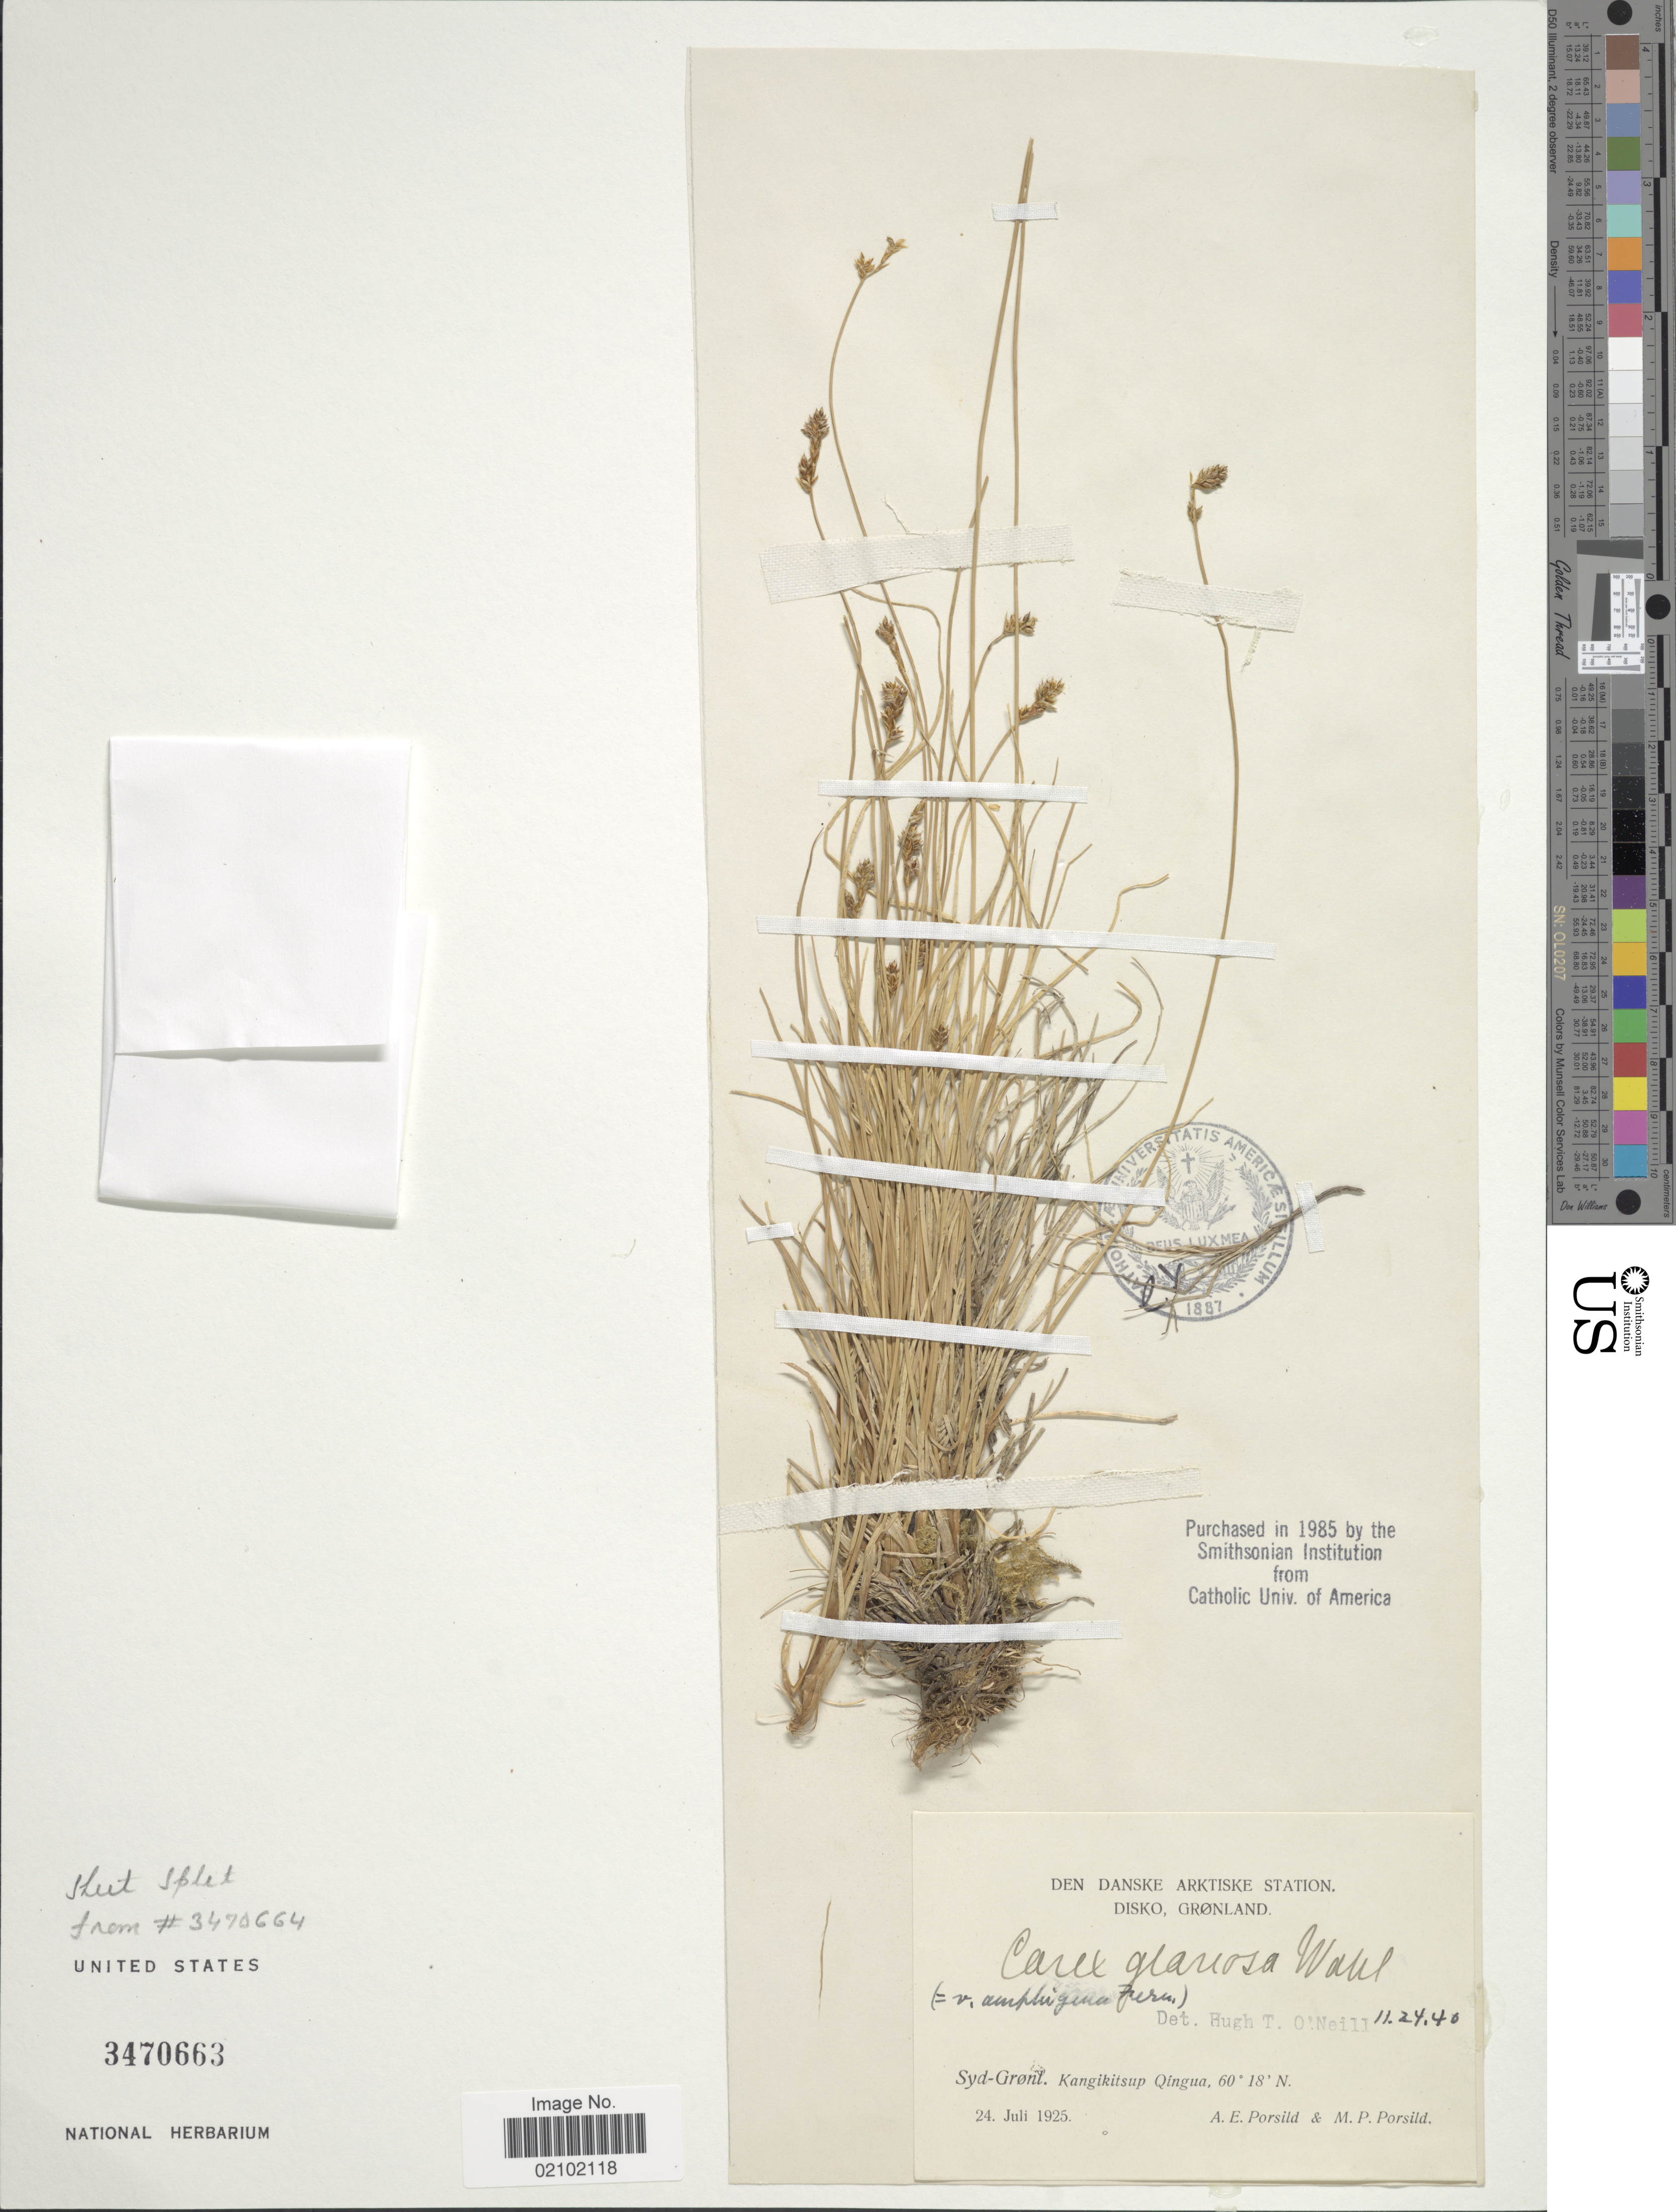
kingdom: Plantae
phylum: Tracheophyta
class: Liliopsida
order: Poales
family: Cyperaceae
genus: Carex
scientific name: Carex glareosa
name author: Schkuhr ex Wahlenb.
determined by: Strong, Mark T., (BOT), Smithsonian Institution - National Museum of Natural History (UNITED STATES)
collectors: A. E. Porsild & M. P. Porsild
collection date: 1925-07-24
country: Greenland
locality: Syd-Grønl. Kangikitsup Qingua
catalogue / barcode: US 3470663